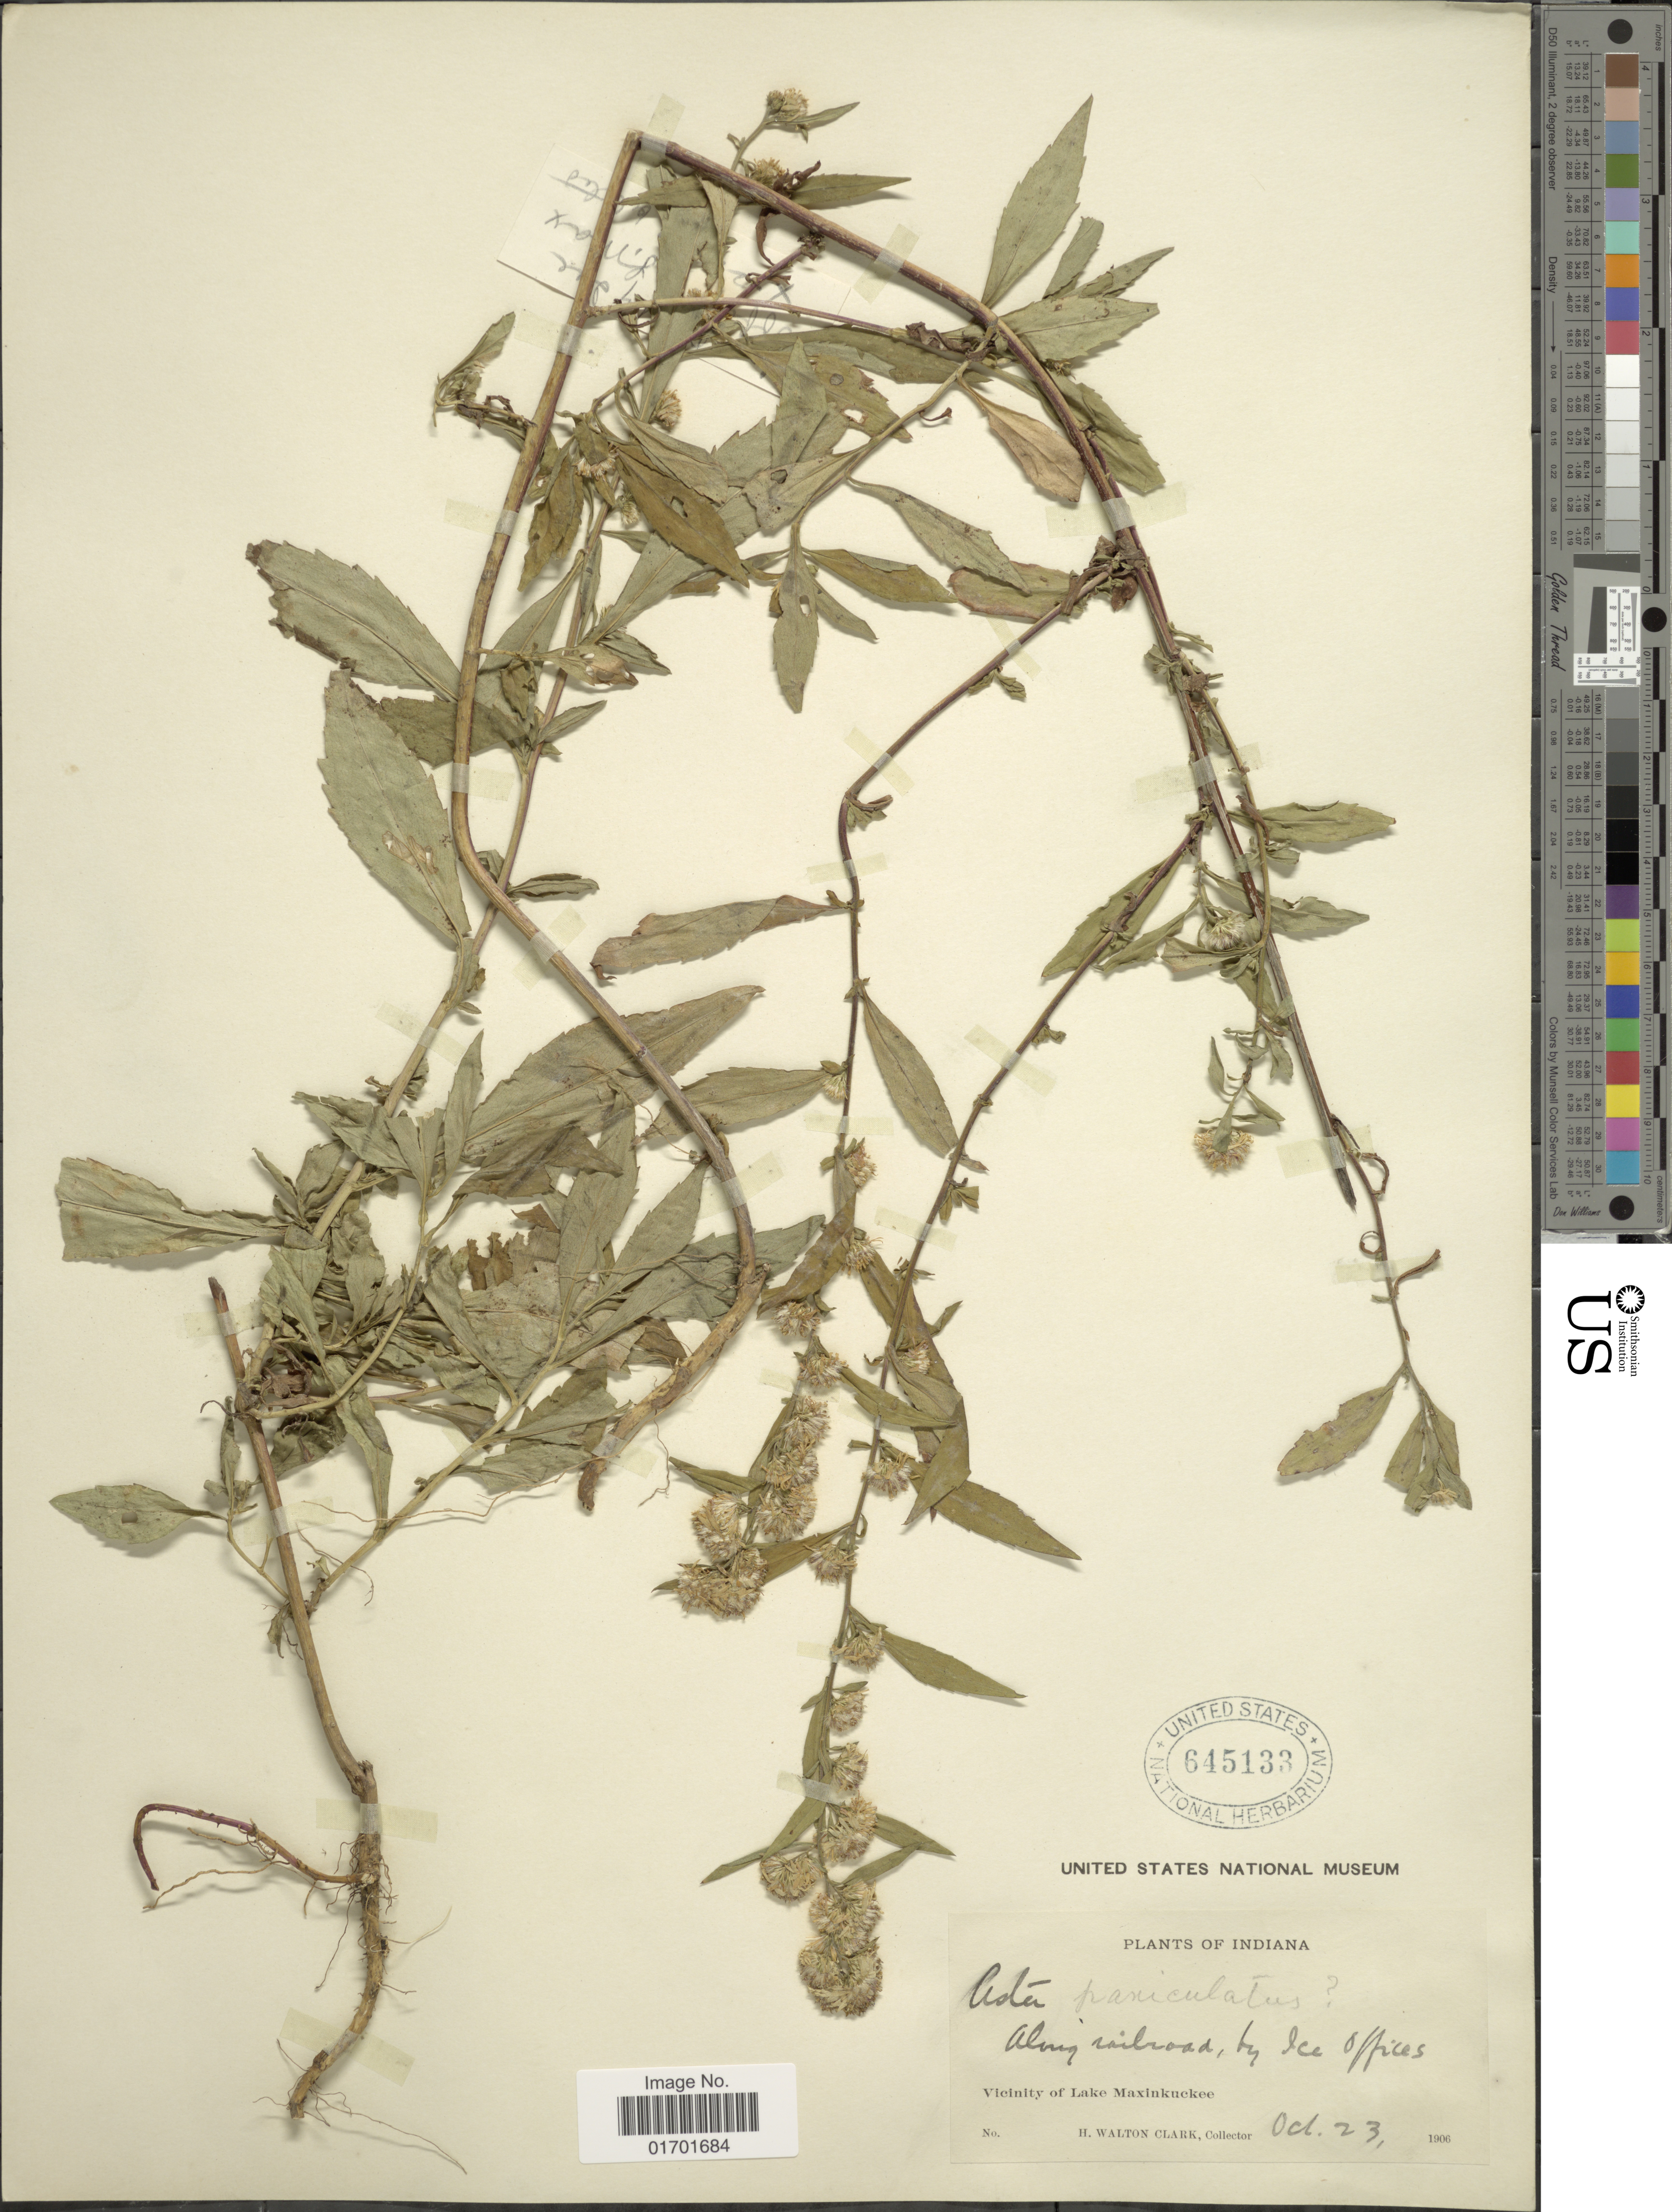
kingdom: Plantae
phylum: Tracheophyta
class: Magnoliopsida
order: Asterales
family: Asteraceae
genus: Symphyotrichum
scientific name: Symphyotrichum lanceolatum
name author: (Willd.) G.L. Nesom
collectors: H. W. Clark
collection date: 1906-10-23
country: United States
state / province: Indiana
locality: Vicinity of Lake Macinkuckee.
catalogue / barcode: US 645133